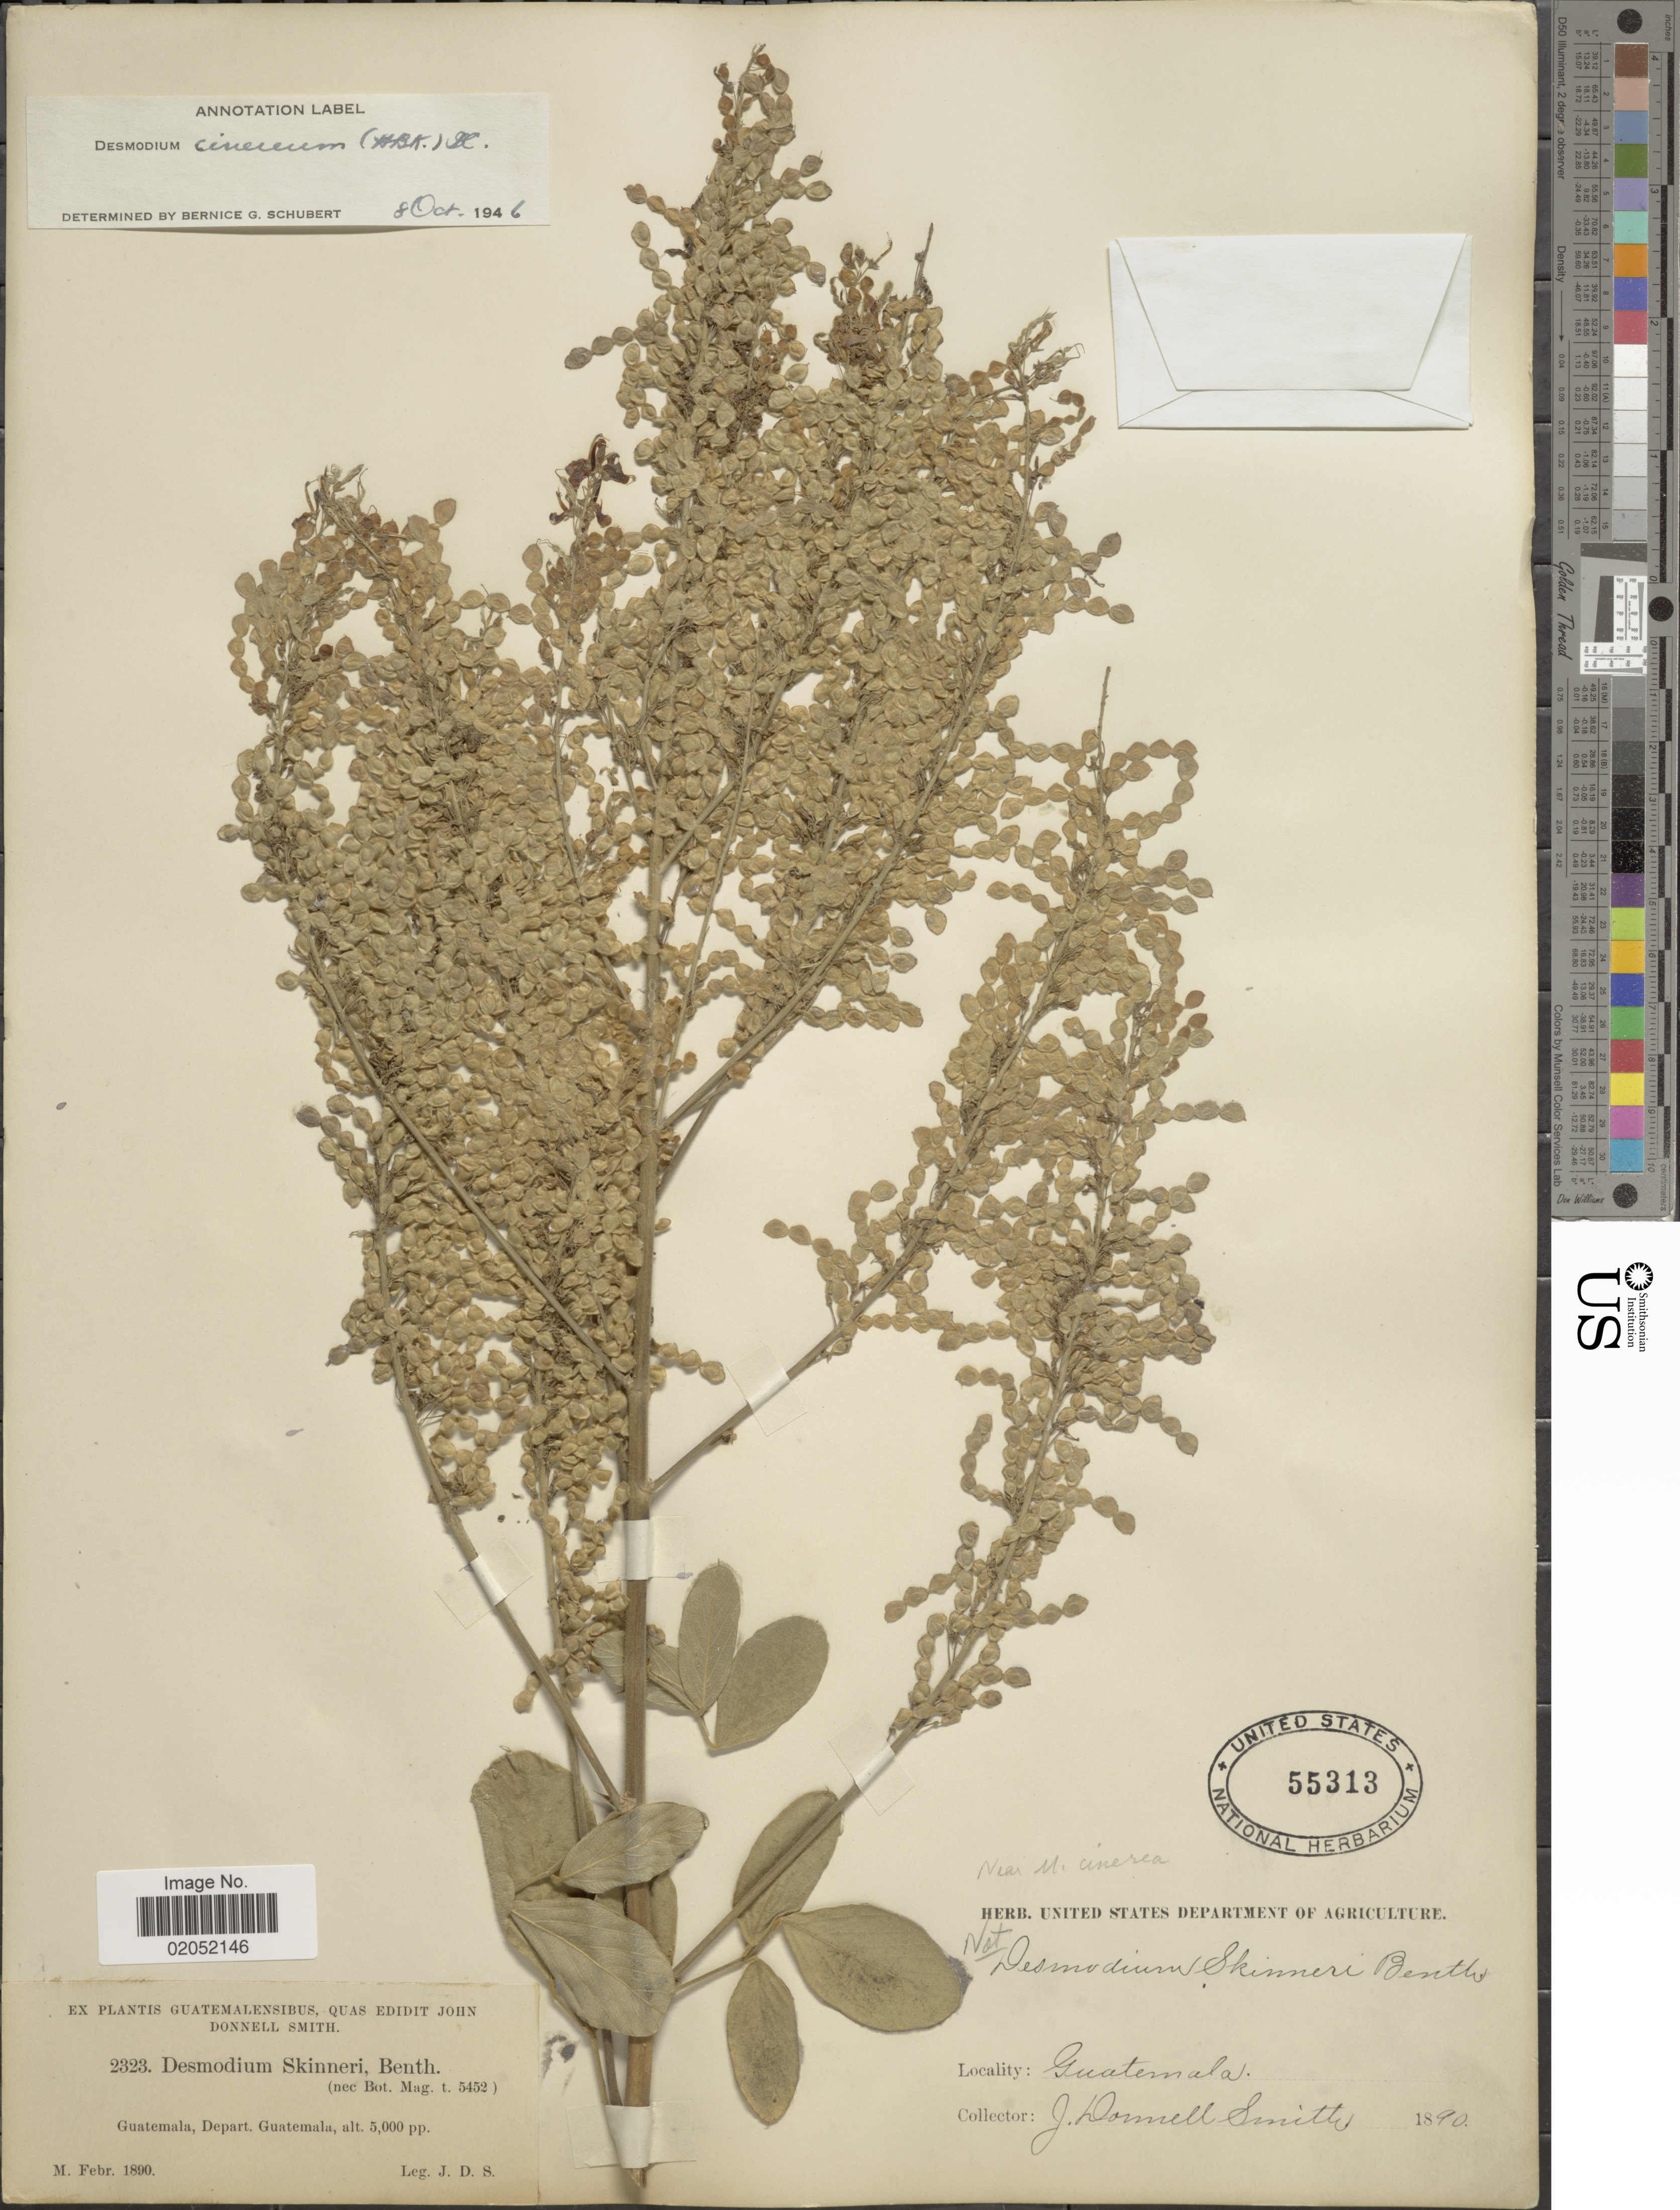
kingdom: Plantae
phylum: Tracheophyta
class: Magnoliopsida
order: Fabales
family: Fabaceae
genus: Desmodium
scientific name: Desmodium cinereum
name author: (Kunth) DC.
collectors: J. Donnell Smith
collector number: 2323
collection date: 1890-02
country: Guatemala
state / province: Guatemala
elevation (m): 1524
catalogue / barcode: US 55313